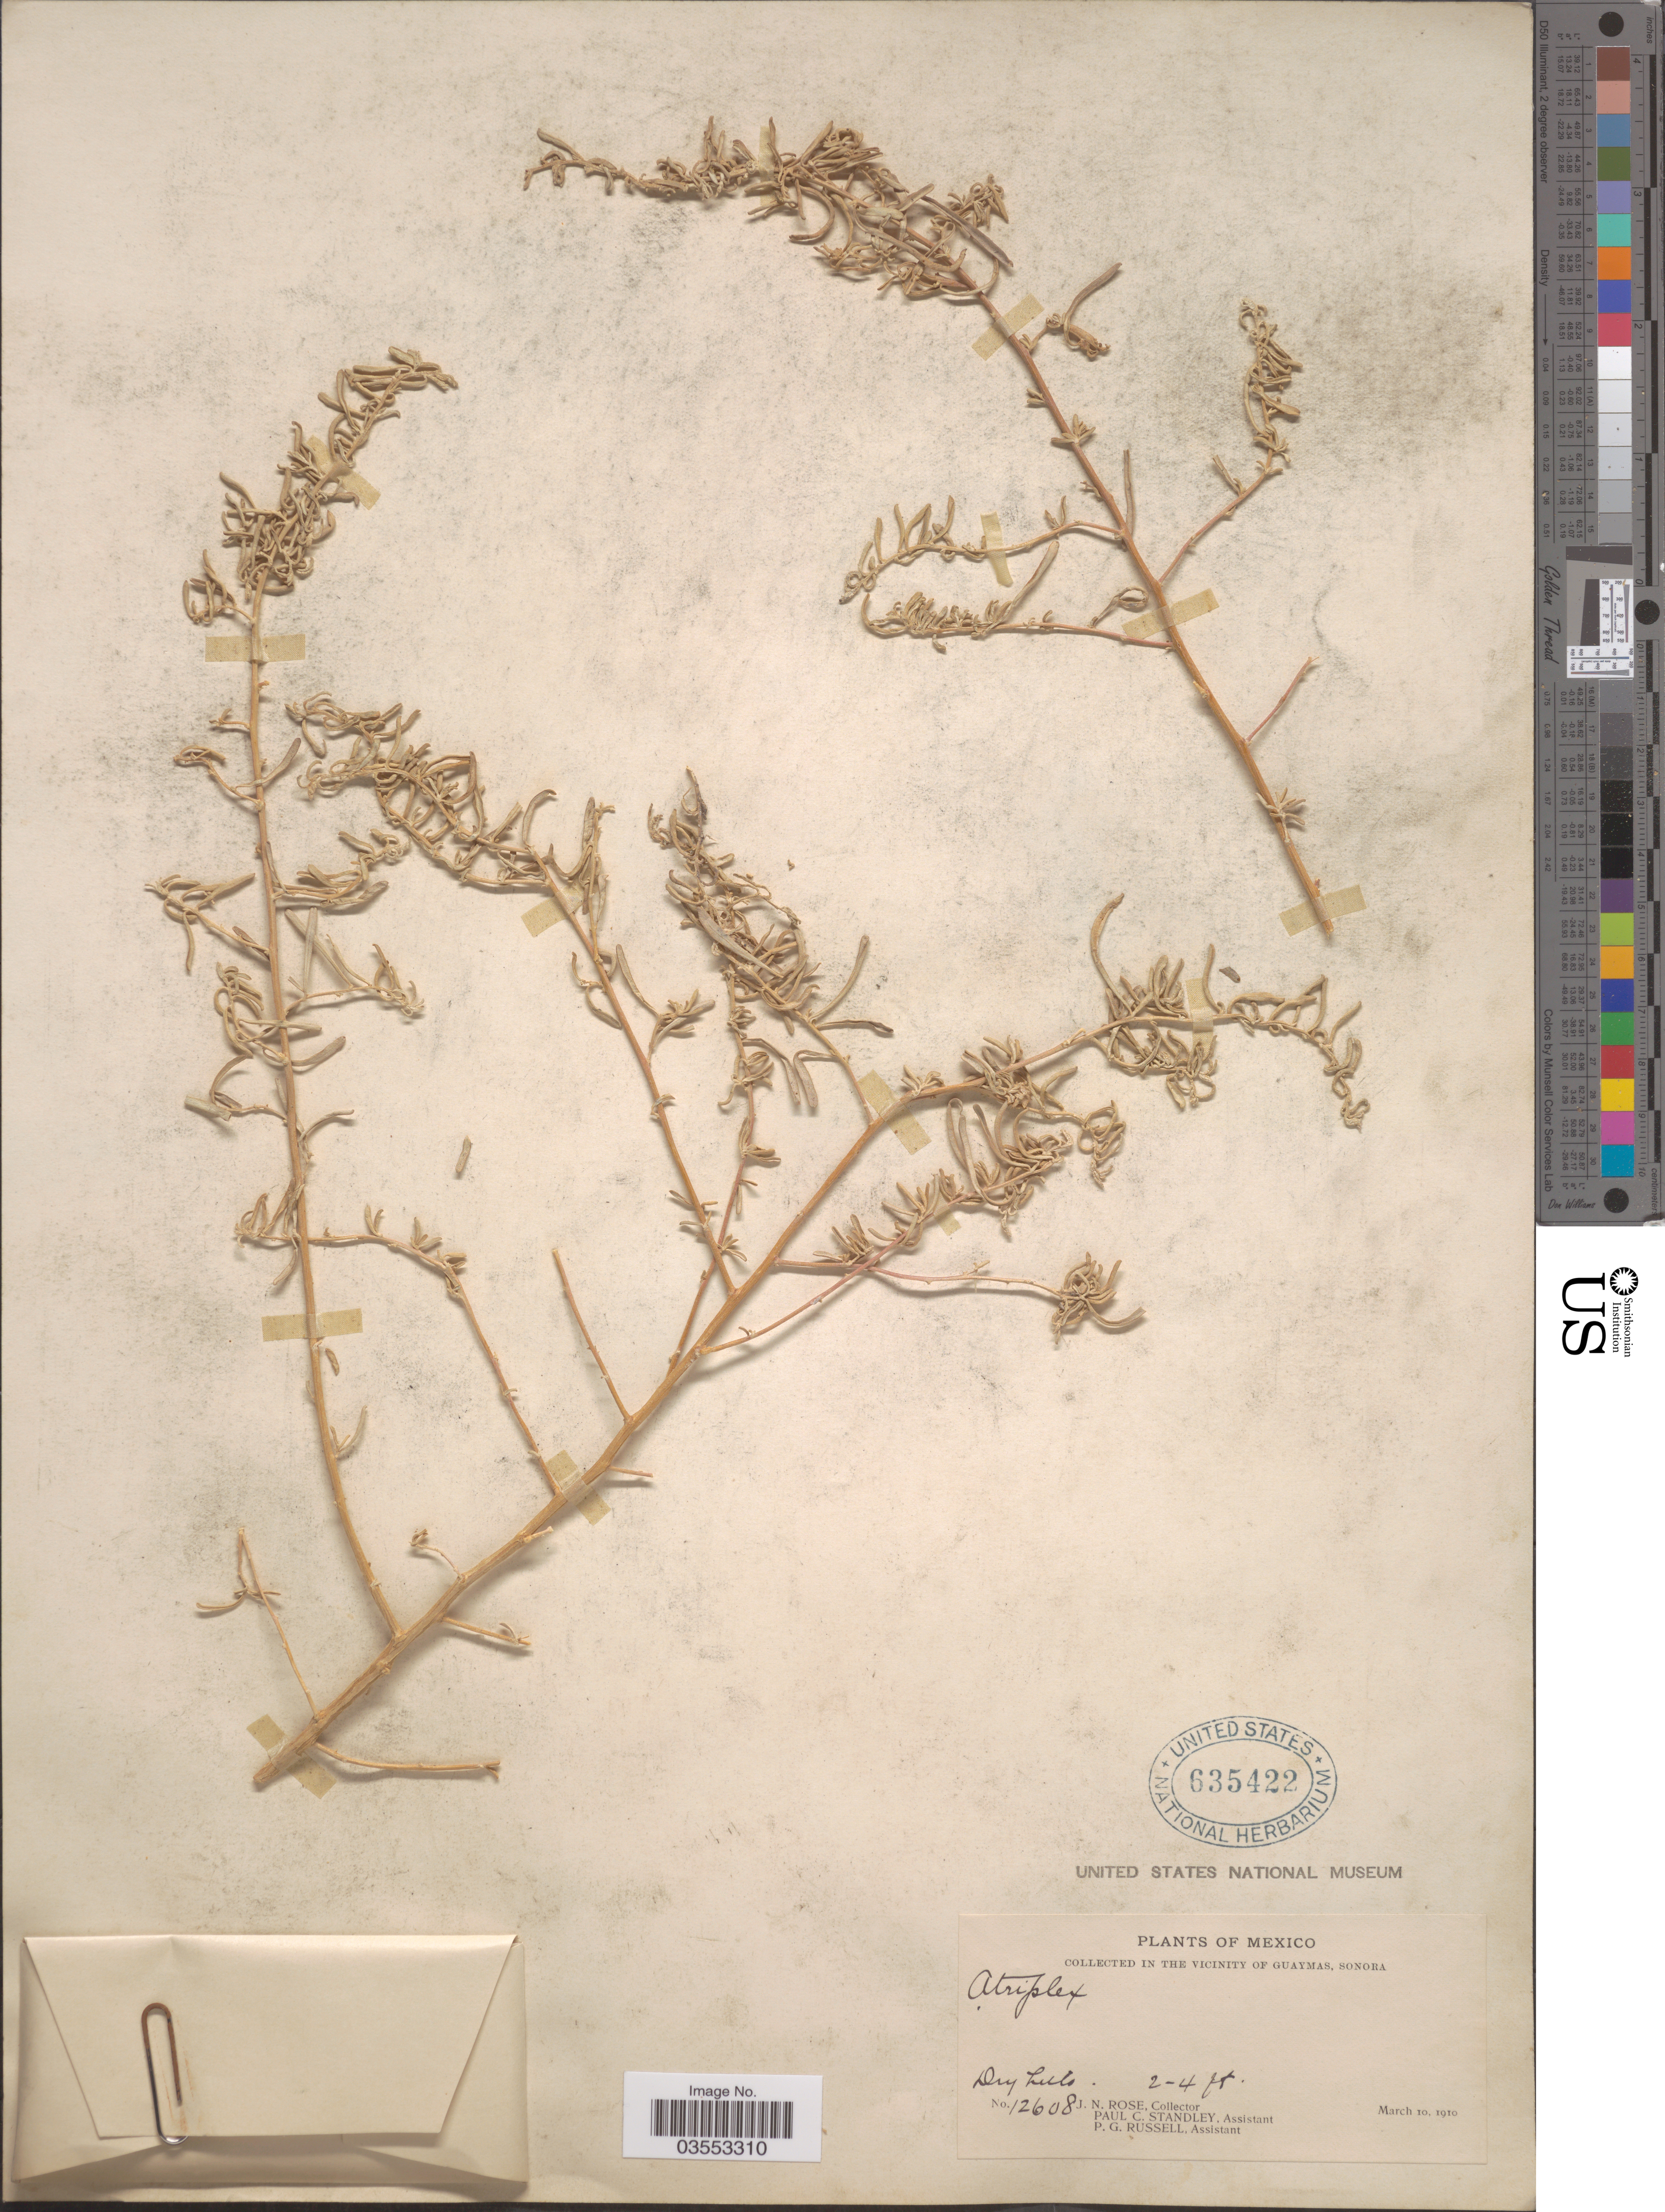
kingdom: Plantae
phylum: Tracheophyta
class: Magnoliopsida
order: Caryophyllales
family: Amaranthaceae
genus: Atriplex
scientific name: Atriplex linearis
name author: S. Watson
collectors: J. N. Rose, P. C. Standley & P. G. Russell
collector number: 12608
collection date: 1910-03-10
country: Mexico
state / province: Sonora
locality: In the vicinity of Guaymas.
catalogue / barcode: US 635422